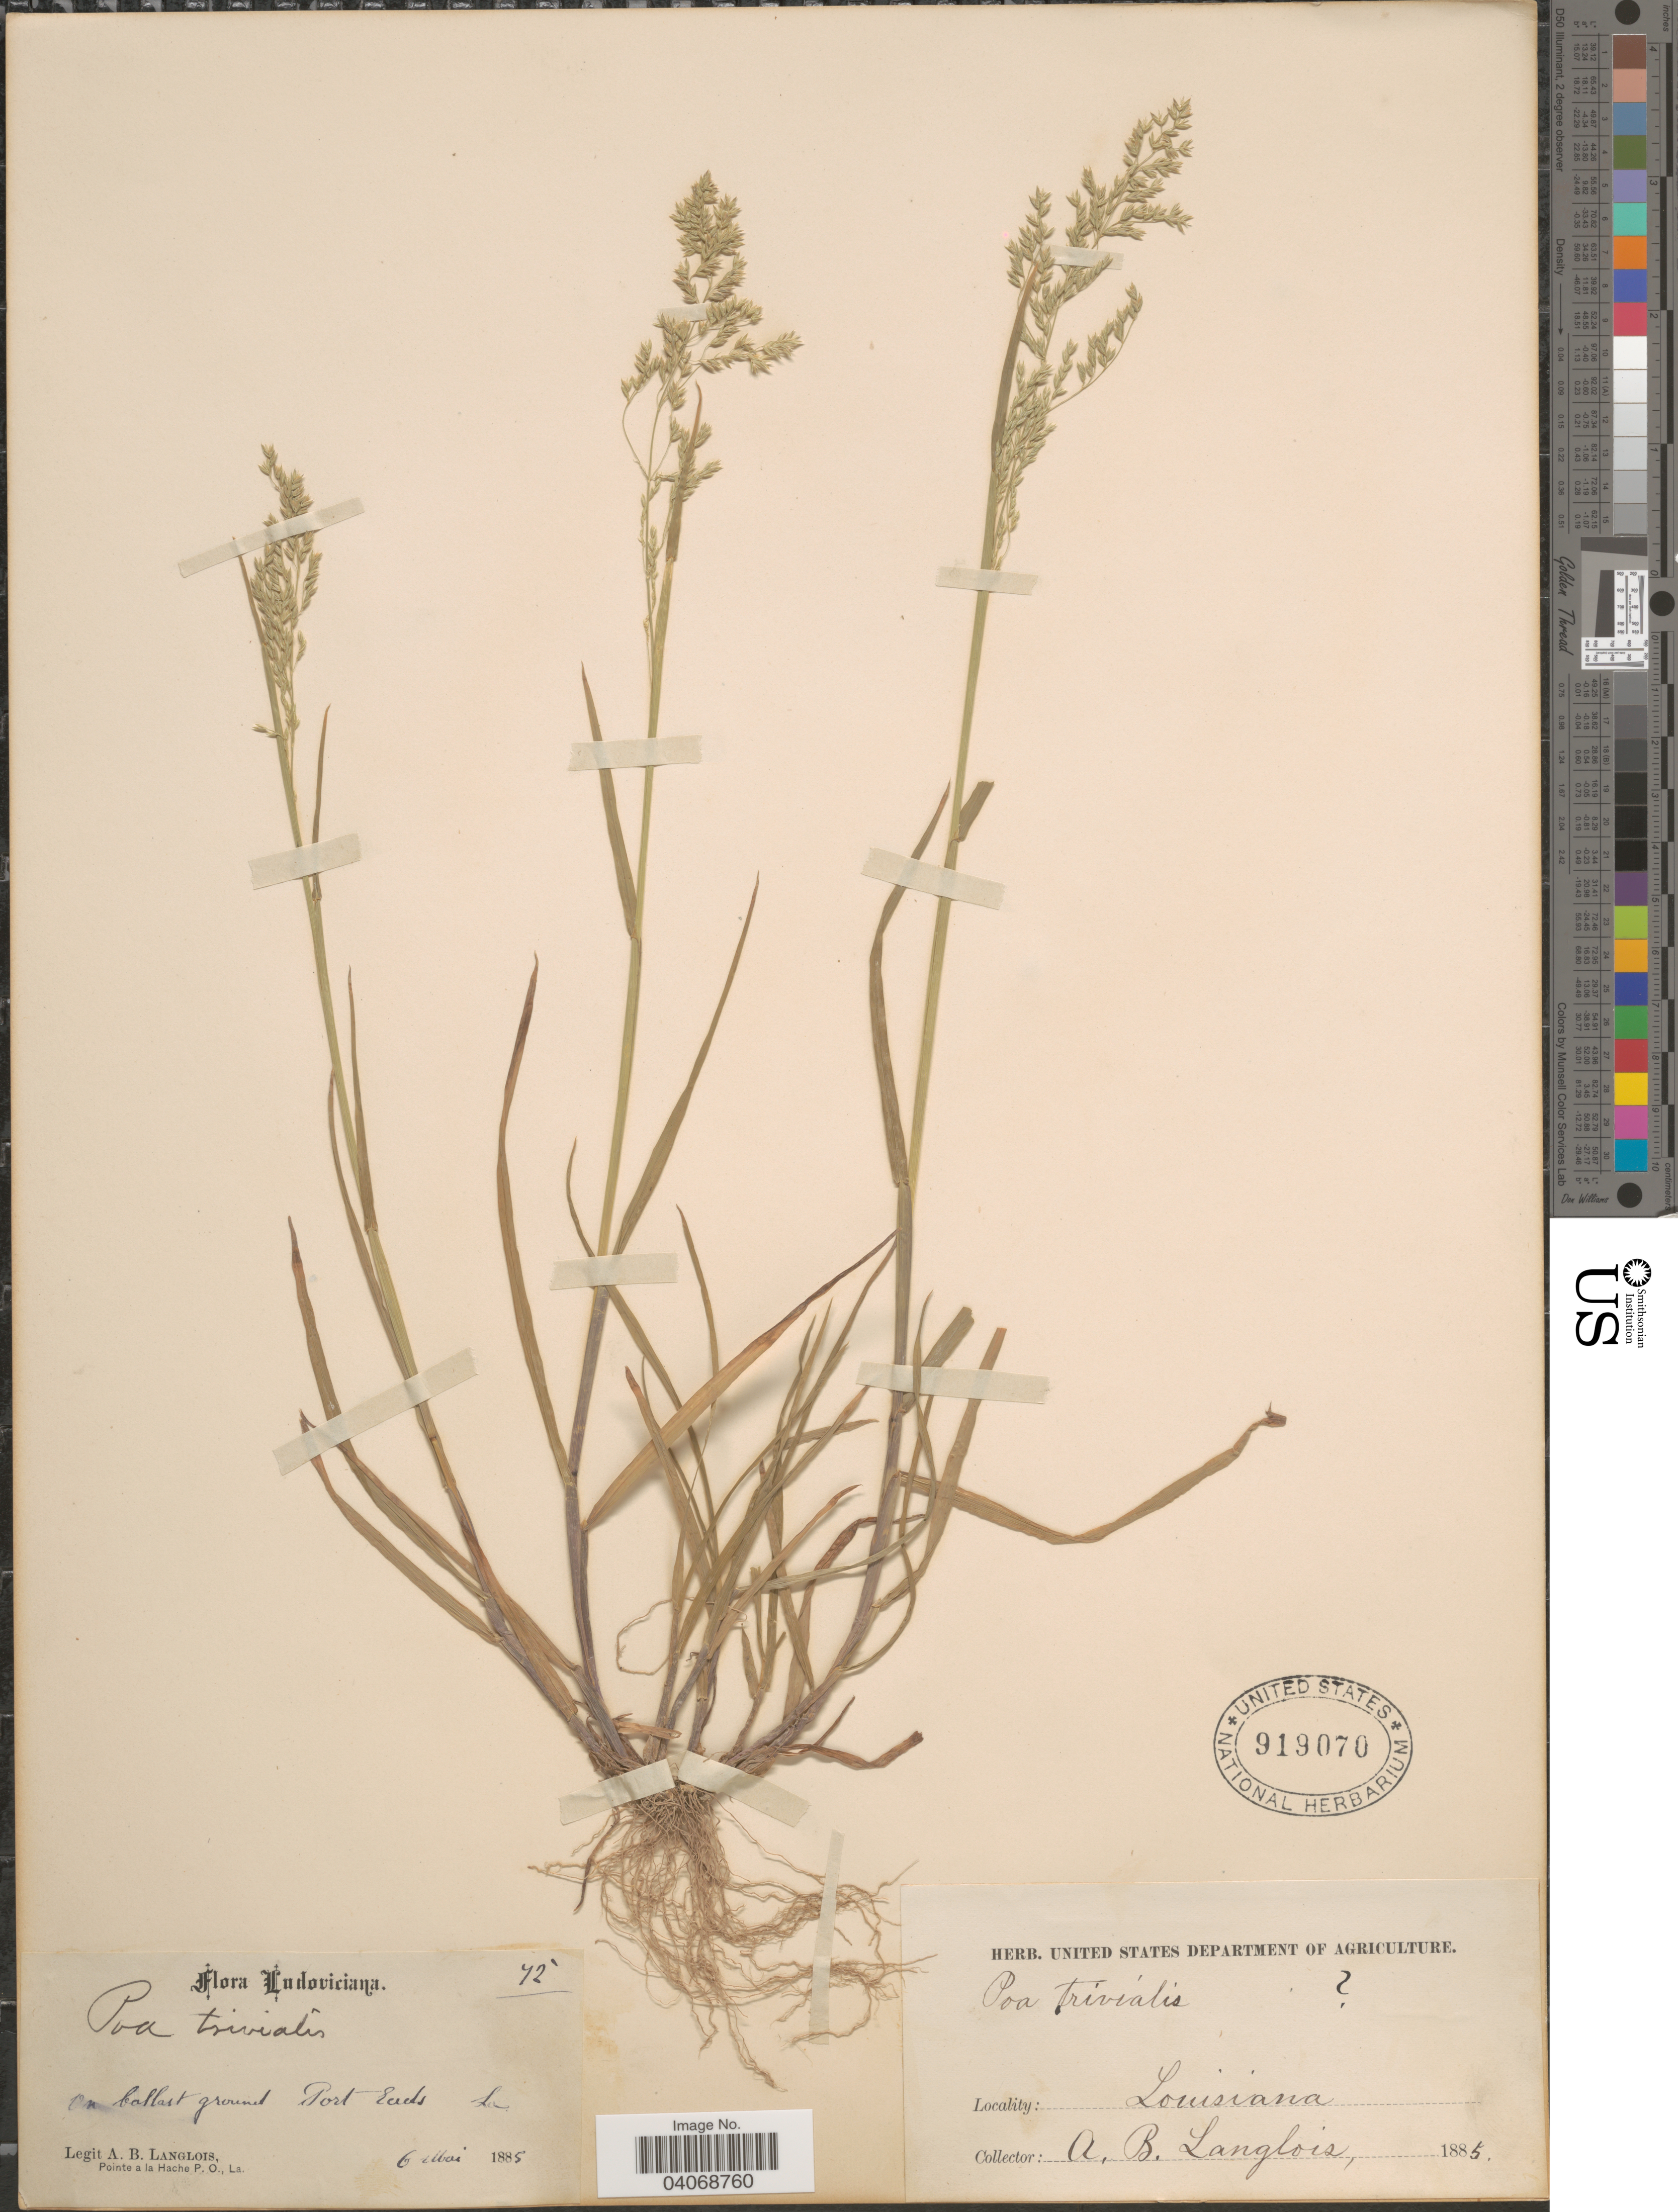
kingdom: Plantae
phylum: Tracheophyta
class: Liliopsida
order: Poales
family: Poaceae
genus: Poa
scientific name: Poa trivialis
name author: L.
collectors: A. Langlois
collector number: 72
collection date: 1885-05-06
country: United States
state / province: Louisiana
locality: Ludoviciana. On ballast ground Port Eads.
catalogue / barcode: US 919070